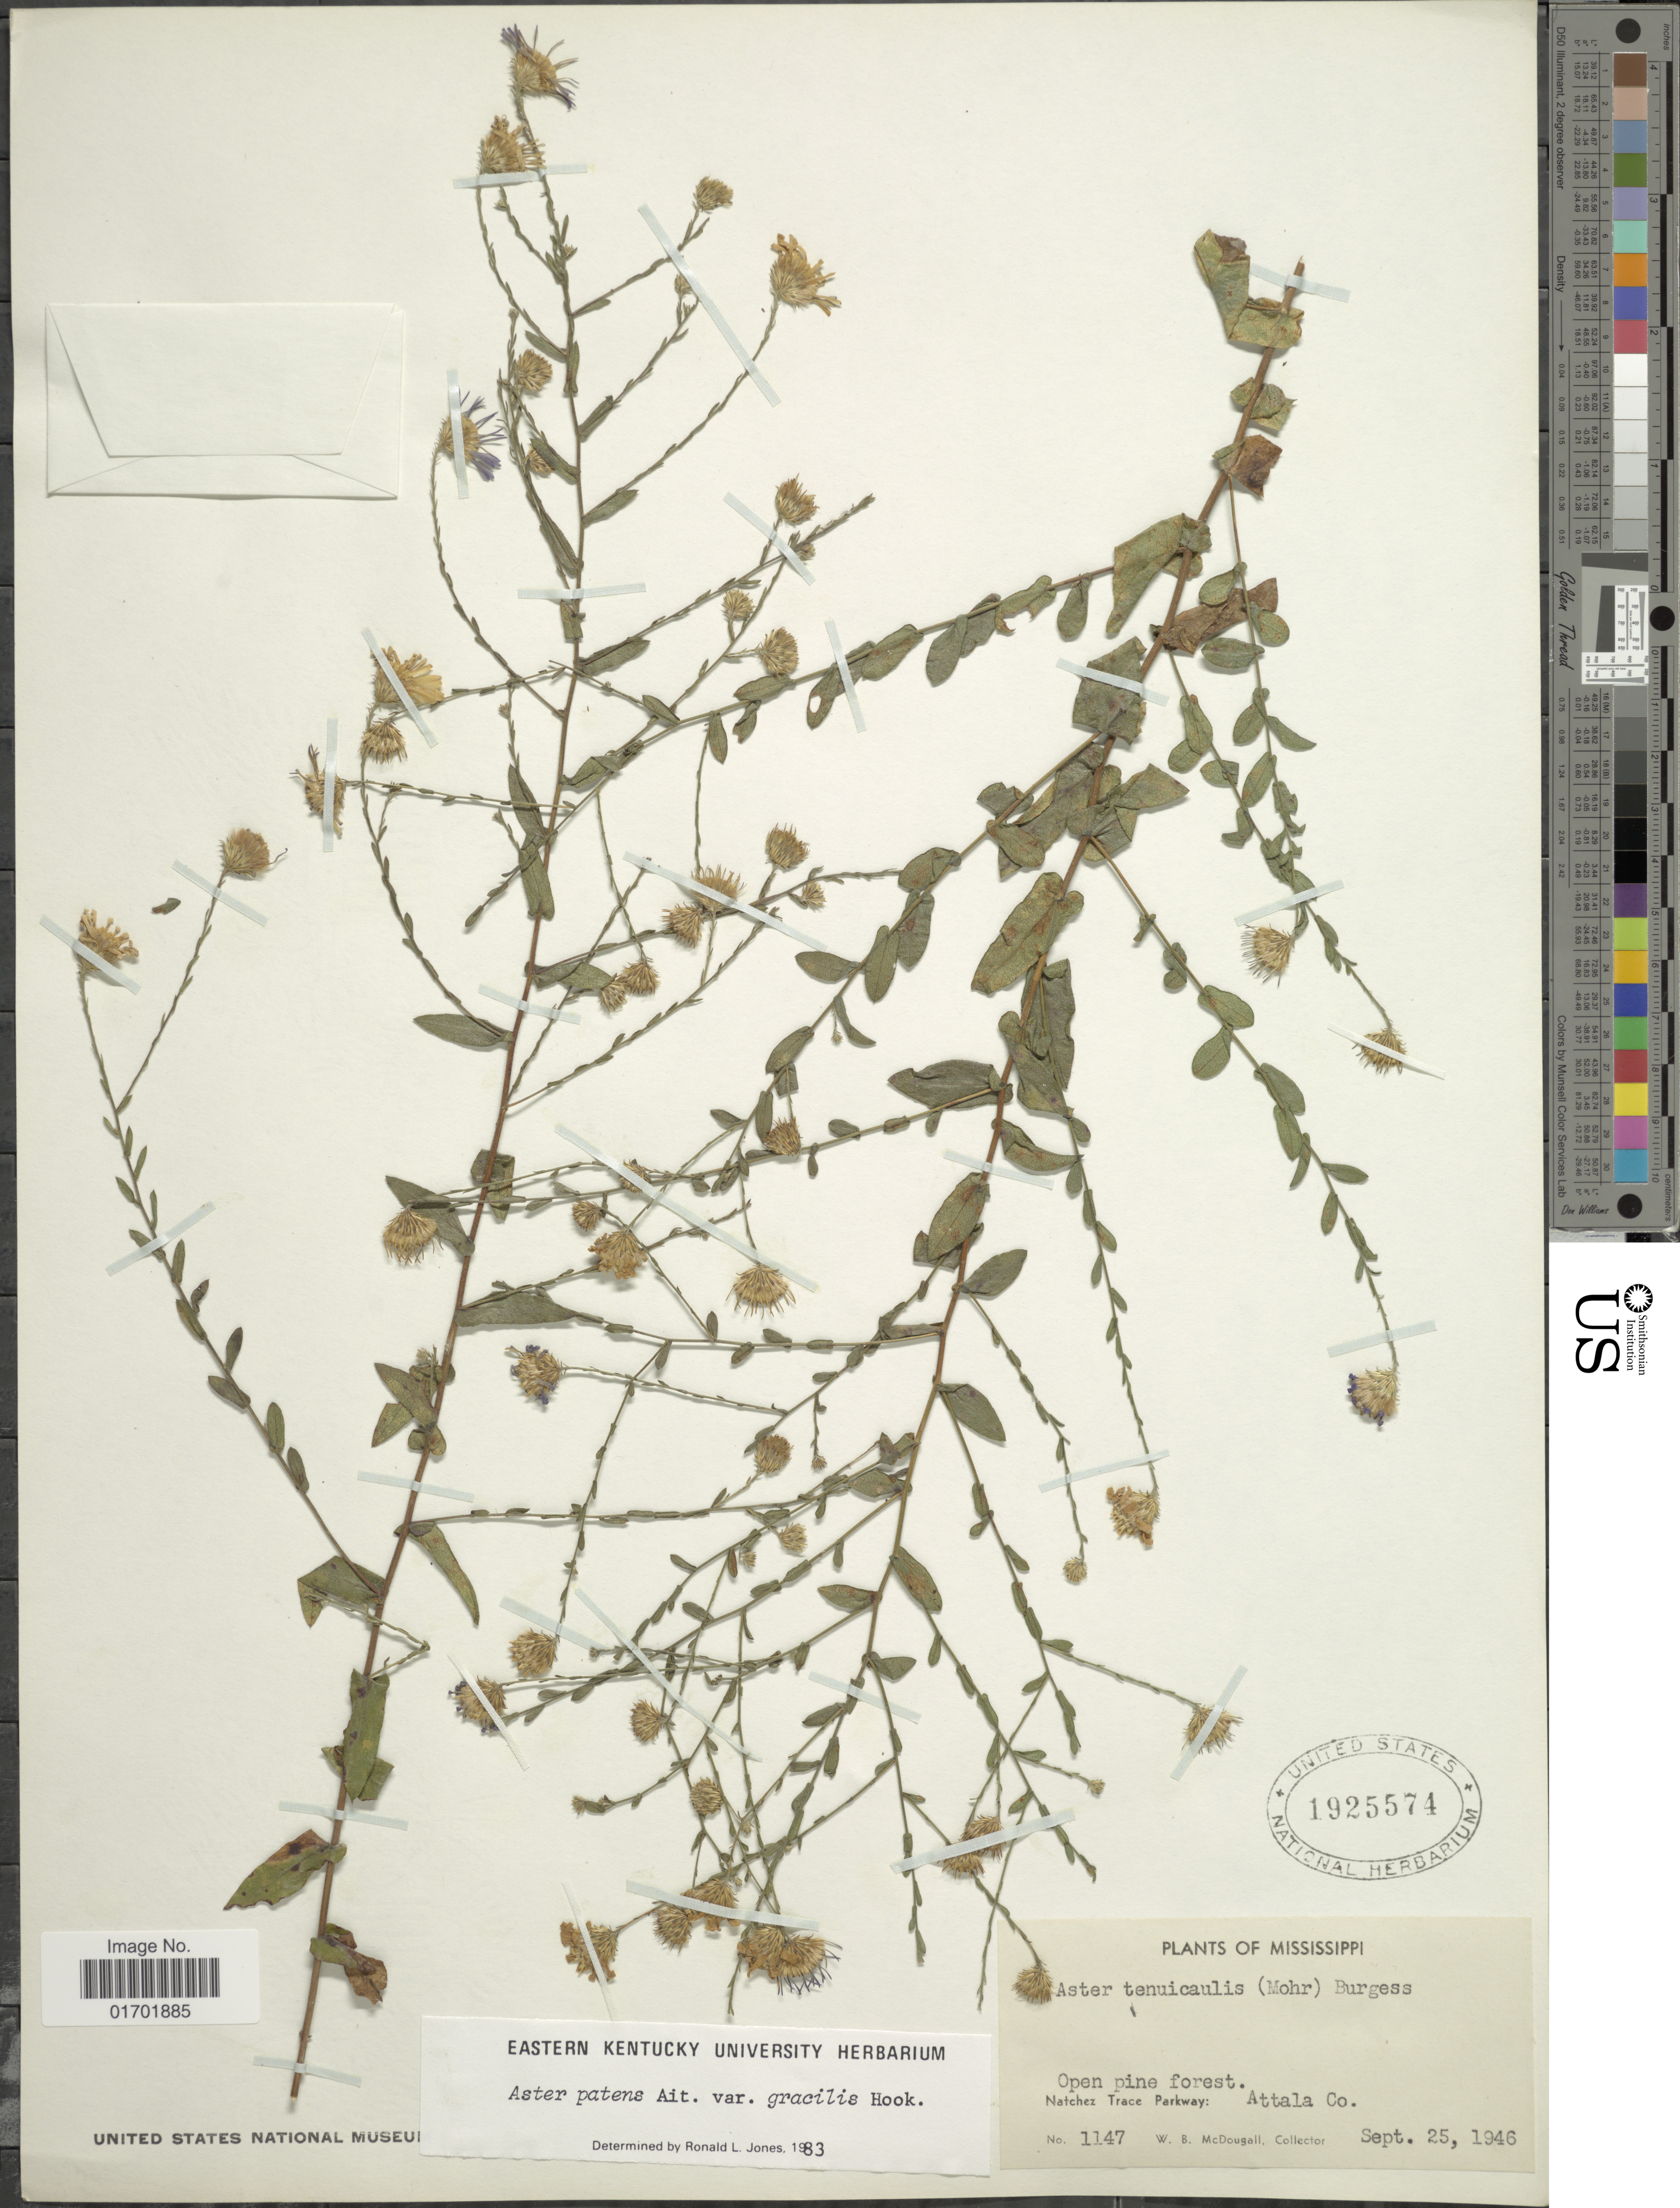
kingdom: Plantae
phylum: Tracheophyta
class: Magnoliopsida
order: Asterales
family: Asteraceae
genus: Symphyotrichum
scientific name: Symphyotrichum patens var. gracile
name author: (Hook.) G.L. Nesom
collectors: W. B. McDougall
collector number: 1147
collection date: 1946-09-25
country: United States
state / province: Mississippi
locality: Natchez Trace Parkway: Attala Co.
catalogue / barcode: US 1925574